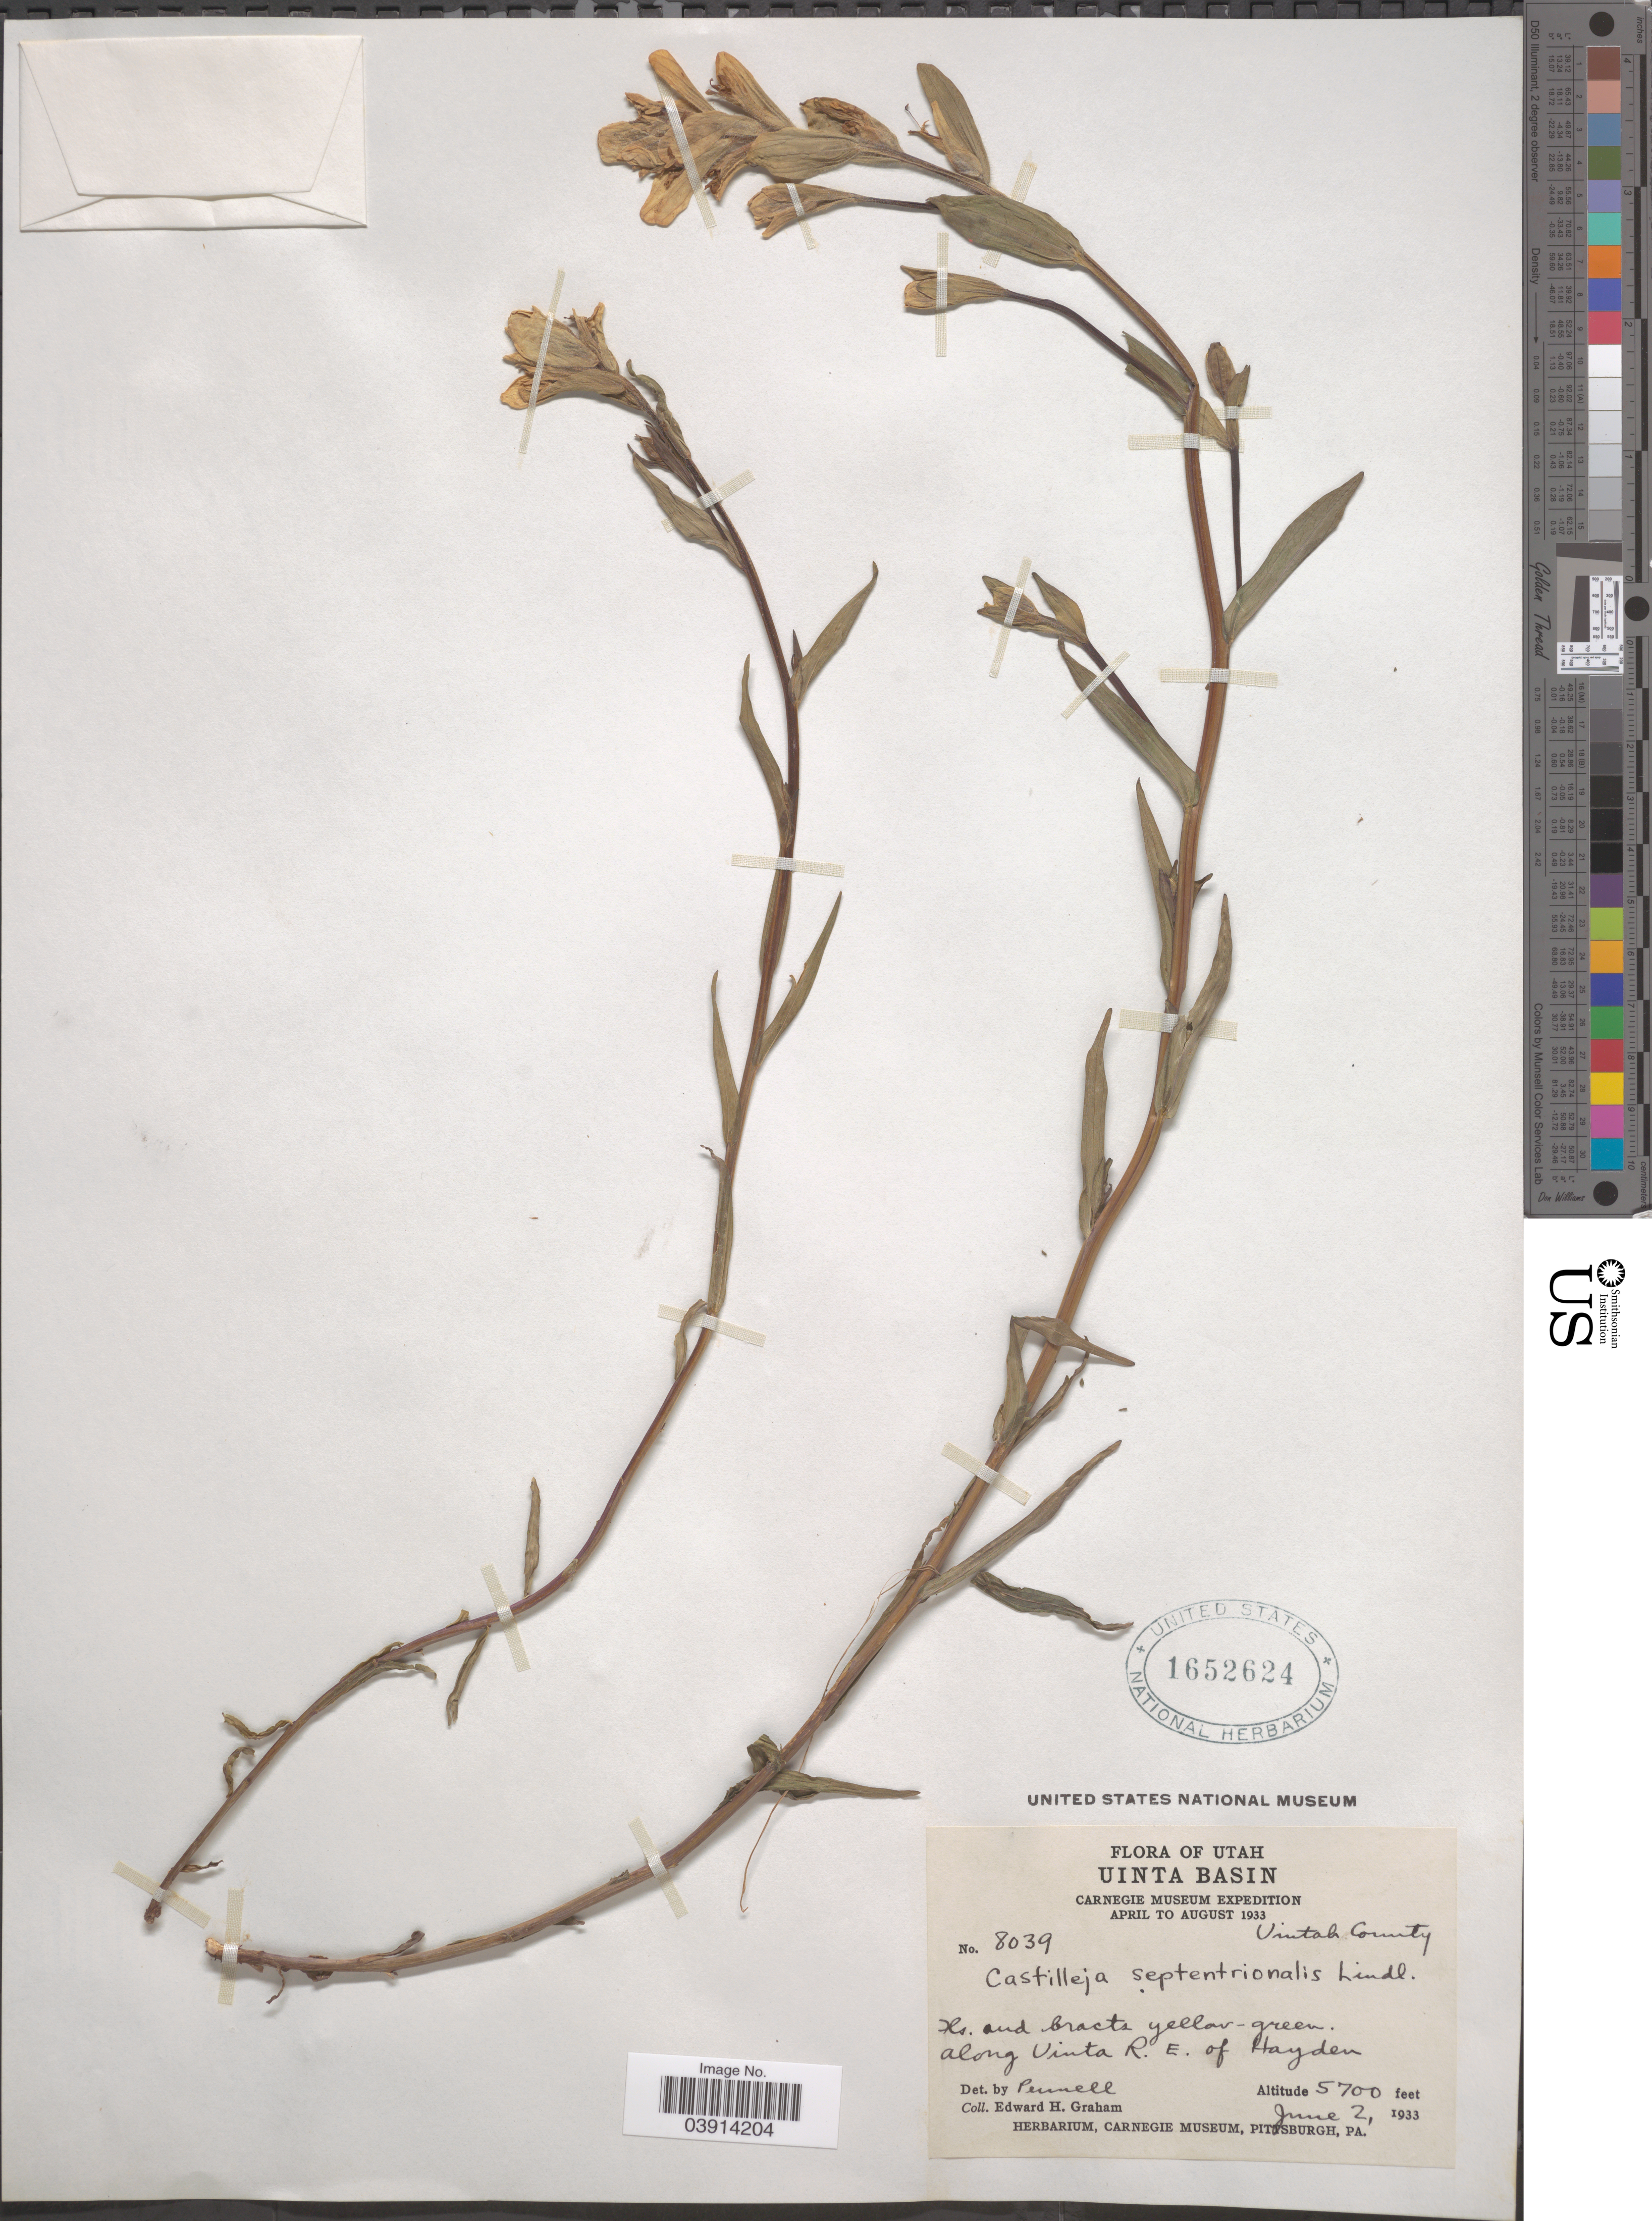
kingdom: Plantae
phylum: Tracheophyta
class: Magnoliopsida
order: Lamiales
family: Orobanchaceae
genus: Castilleja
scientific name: Castilleja septentrionalis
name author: Lindl.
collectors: E. H. Graham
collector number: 8039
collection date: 1933-06-02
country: United States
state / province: Utah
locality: Uinta Basin. Along Uinta R. E. of Hayden.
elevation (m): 1737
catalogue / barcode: US 1652624